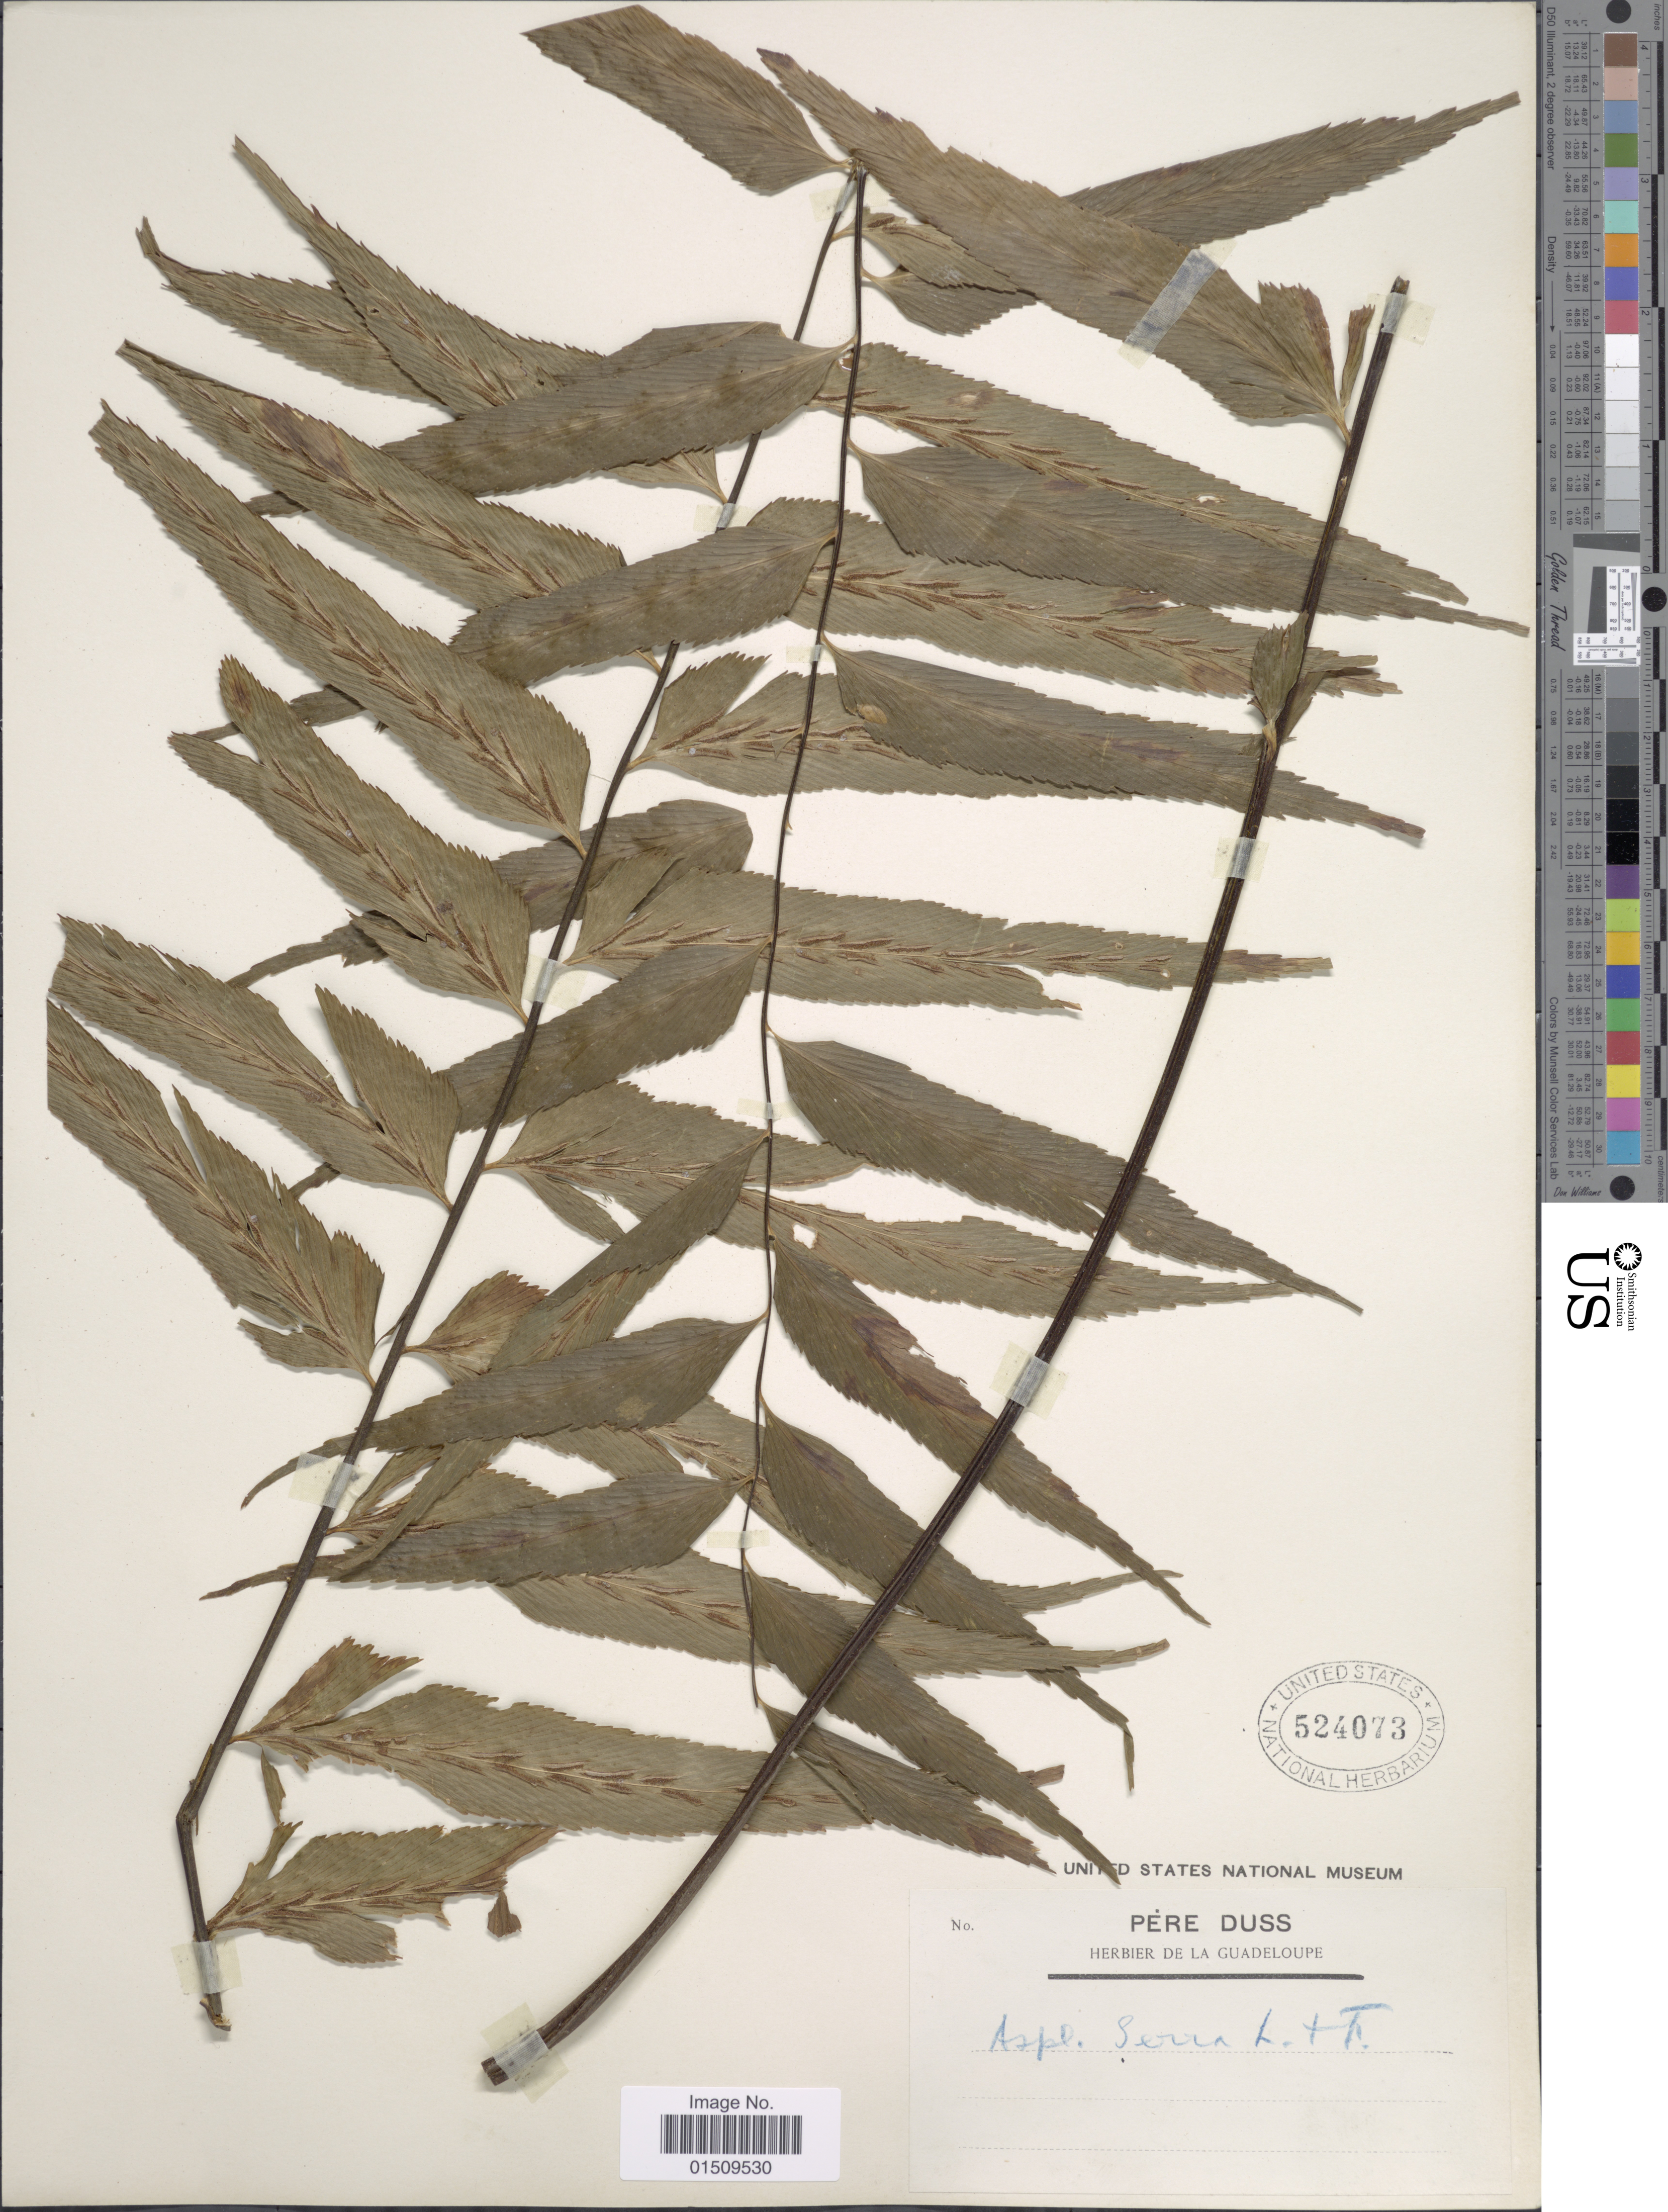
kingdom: Plantae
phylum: Tracheophyta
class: Polypodiopsida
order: Polypodiales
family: Aspleniaceae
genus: Asplenium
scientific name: Asplenium serra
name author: Langsd. & Fisch.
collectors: Père Duss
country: Guadeloupe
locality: Guadelope.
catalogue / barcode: US 524073